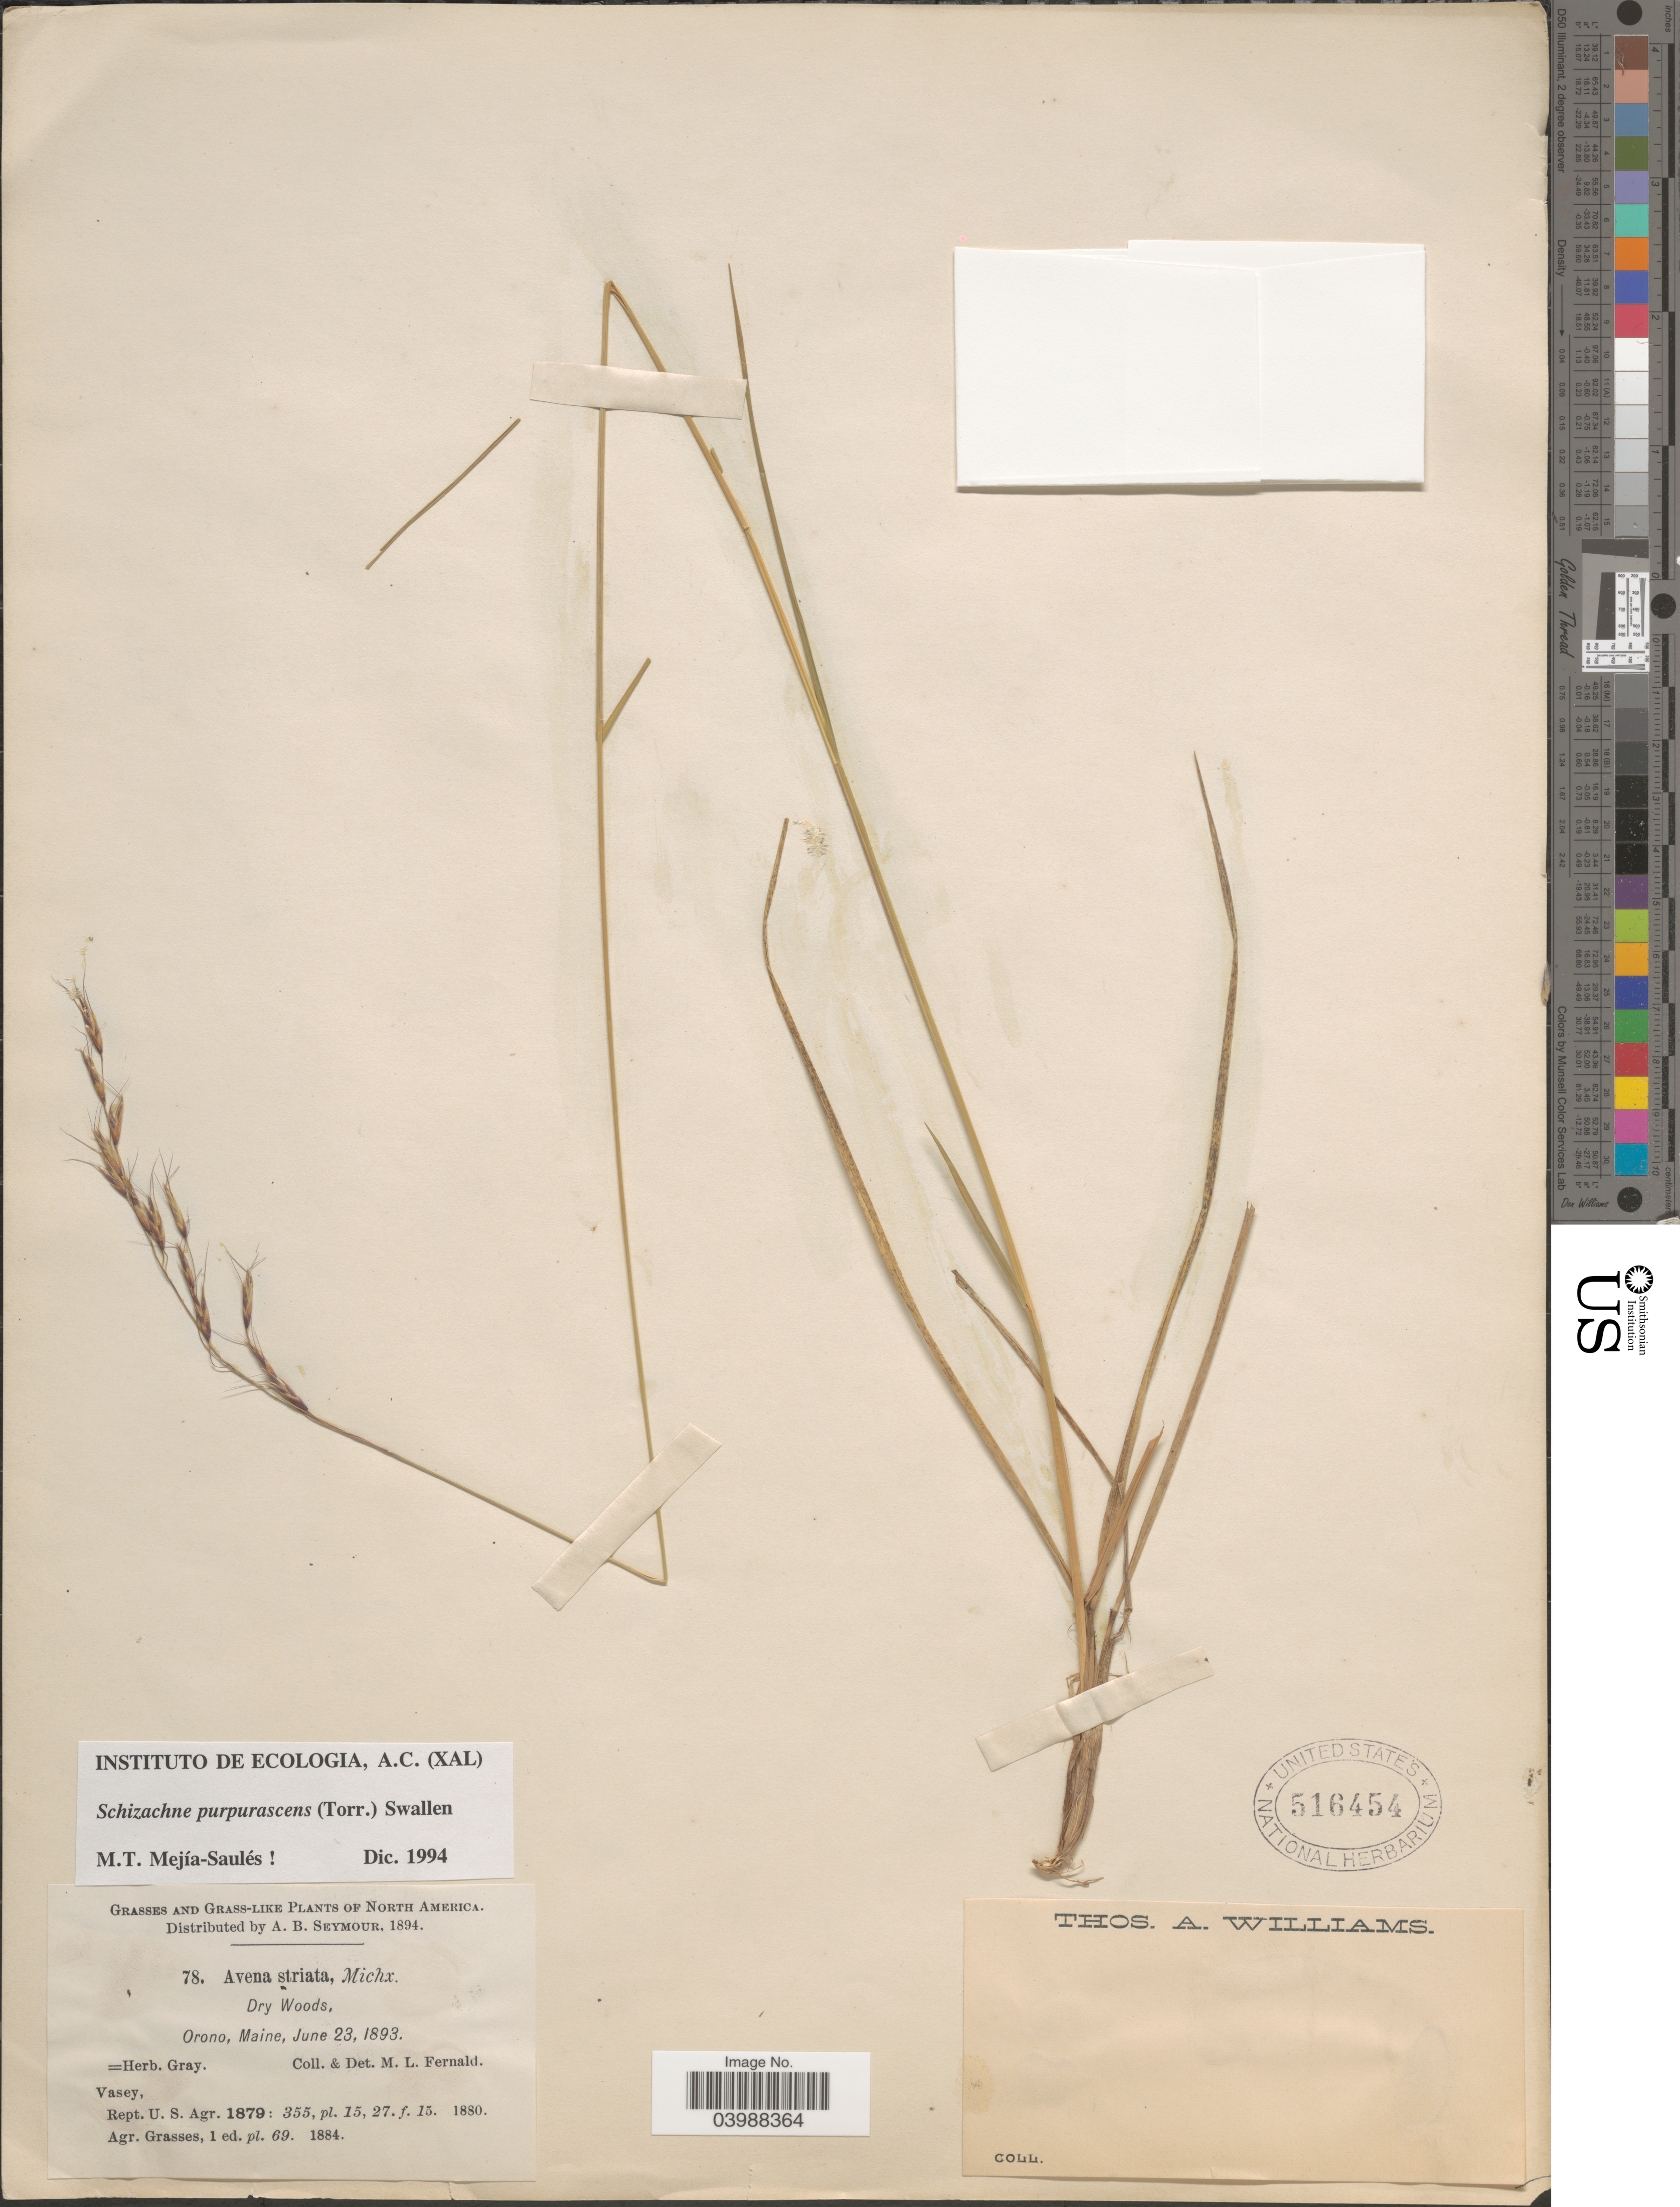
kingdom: Plantae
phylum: Tracheophyta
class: Liliopsida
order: Poales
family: Poaceae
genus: Schizachne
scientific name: Schizachne purpurascens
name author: (Torr.) Swallen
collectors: M. L. Fernald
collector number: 78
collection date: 1893-06-23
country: United States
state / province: Maine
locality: Orono.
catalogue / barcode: US 516454